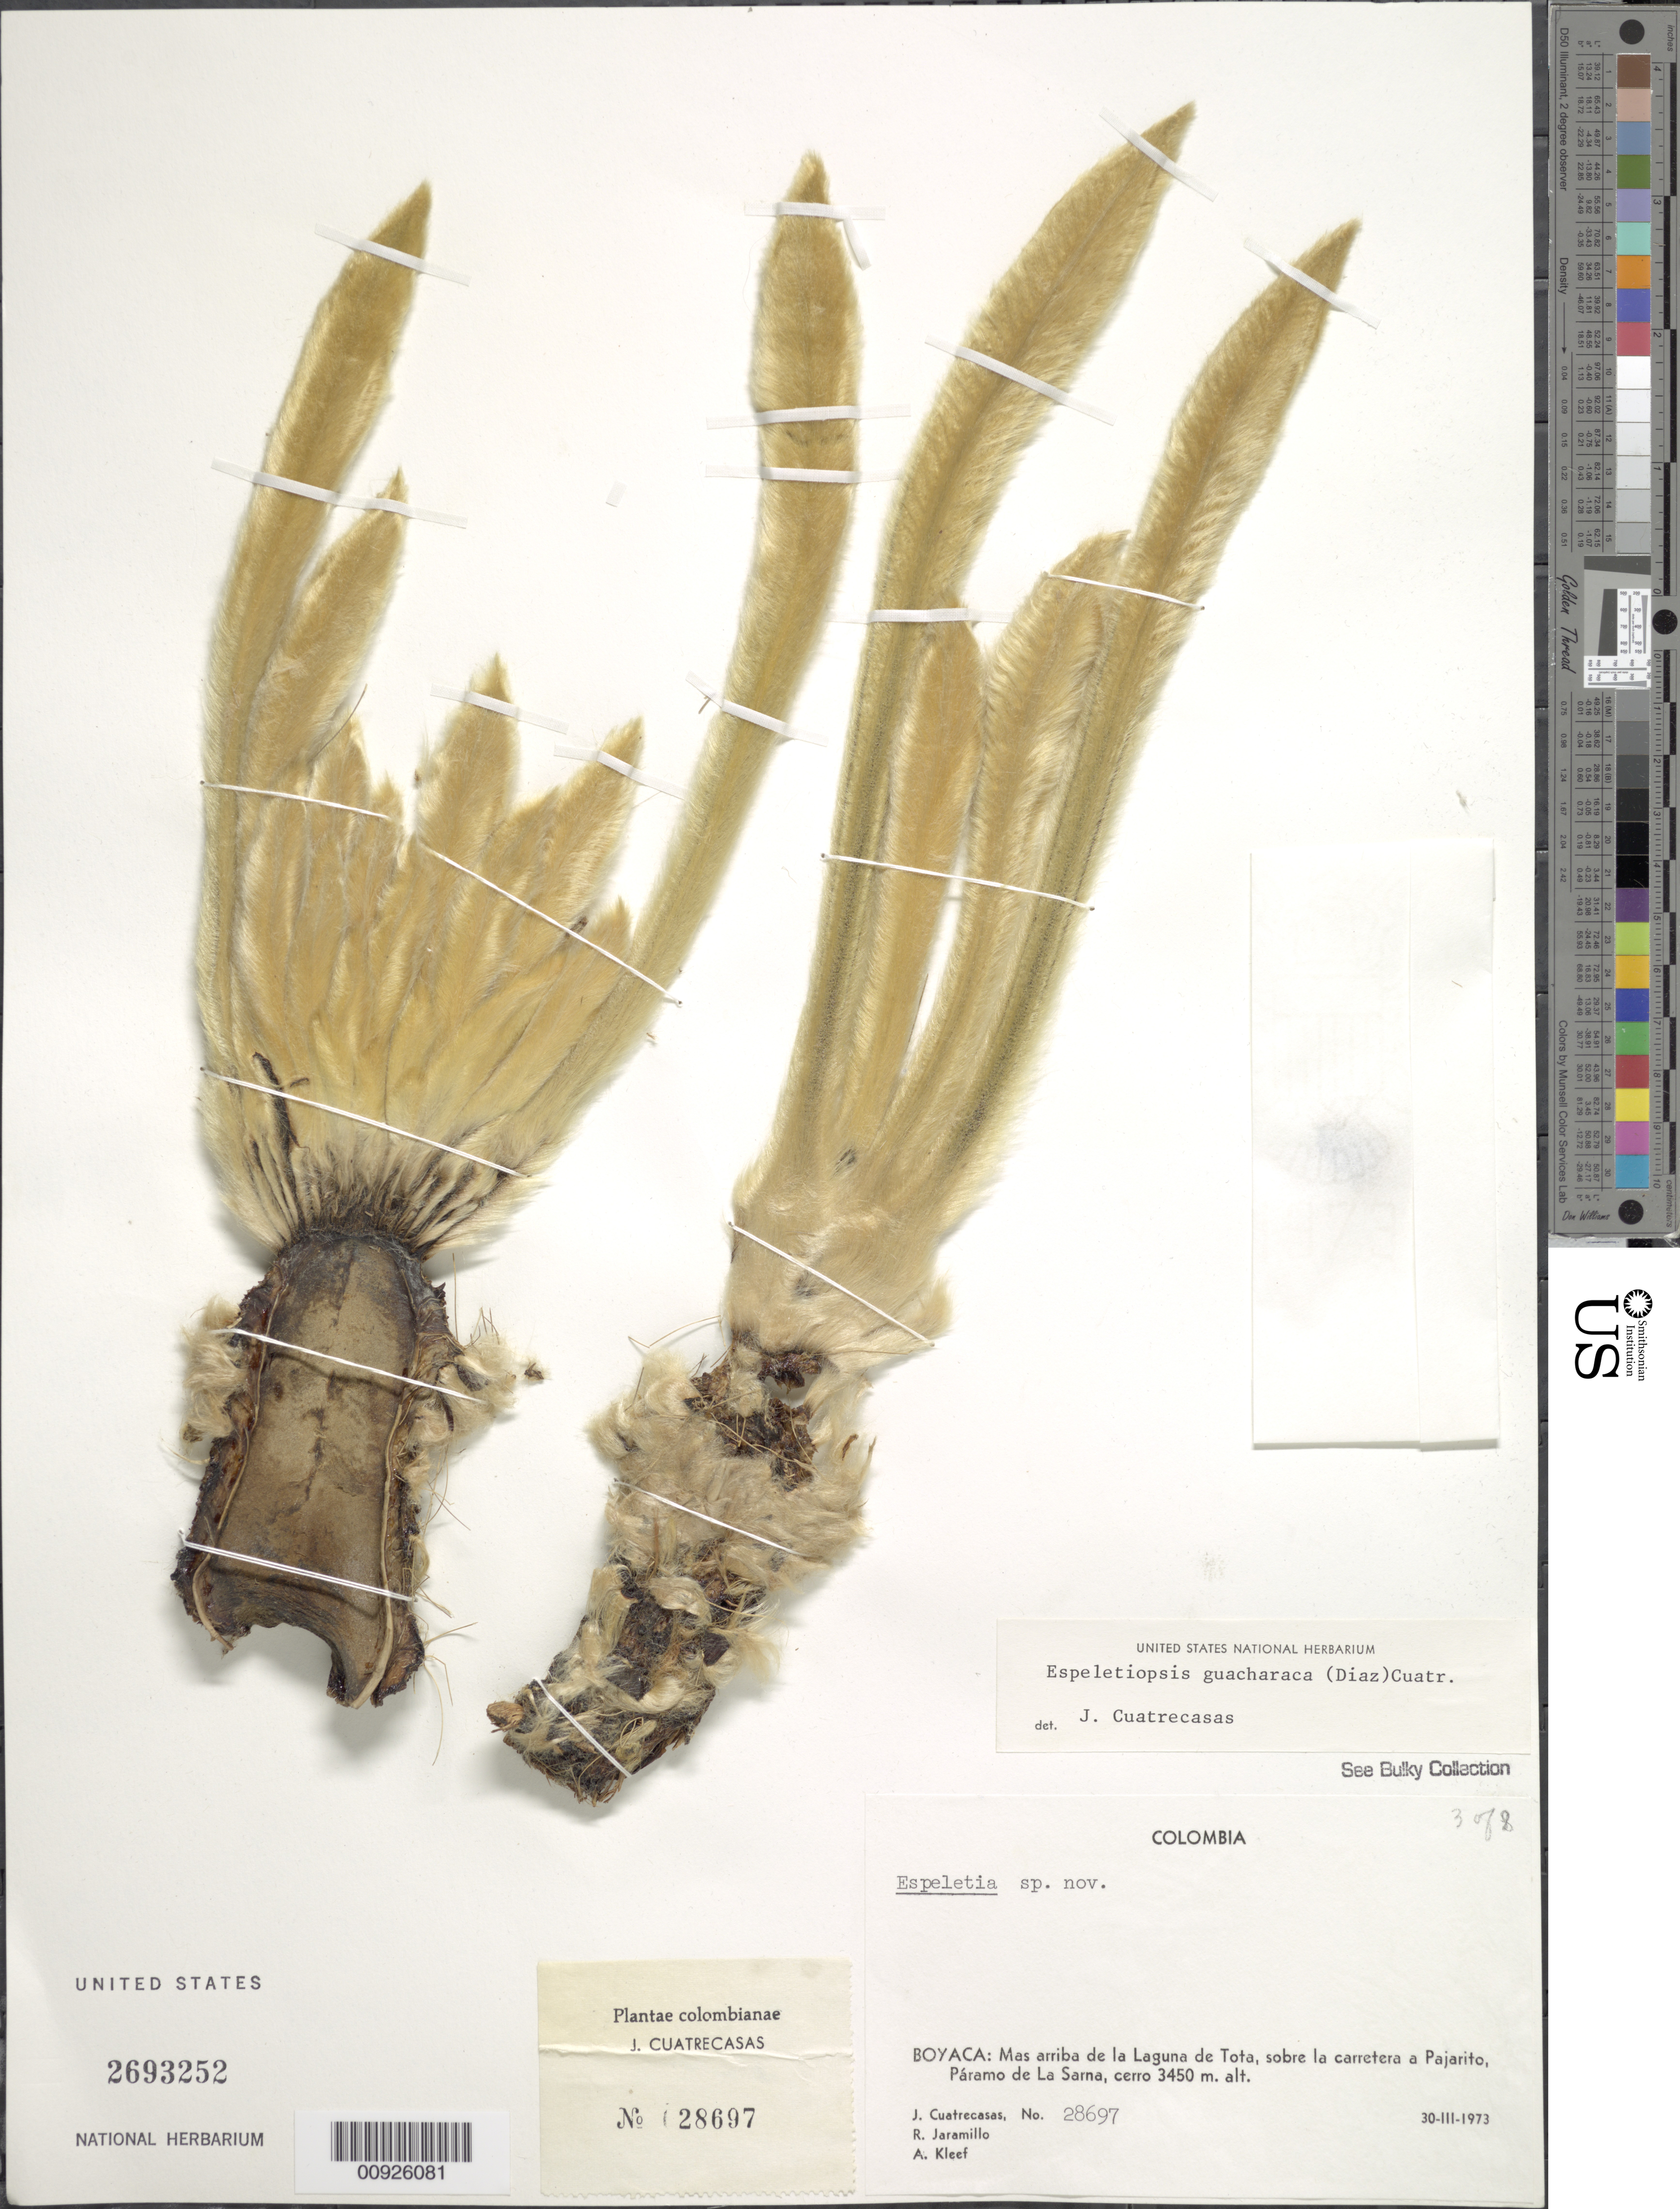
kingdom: Plantae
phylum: Tracheophyta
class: Magnoliopsida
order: Asterales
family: Asteraceae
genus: Espeletiopsis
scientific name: Espeletiopsis jimenez-quesadae var. guacharaca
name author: (S. Díaz) Cuatrec.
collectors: J. Cuatrecasas, R. Jaramillo M. & A. Kleef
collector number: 28697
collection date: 1973-03-30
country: Colombia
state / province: Boyacá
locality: Boyacá: Mas arriba de la Laguna de Tota, sobre la carretera a Pajarito, Paramo de La Sarna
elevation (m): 3450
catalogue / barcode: US 2693252